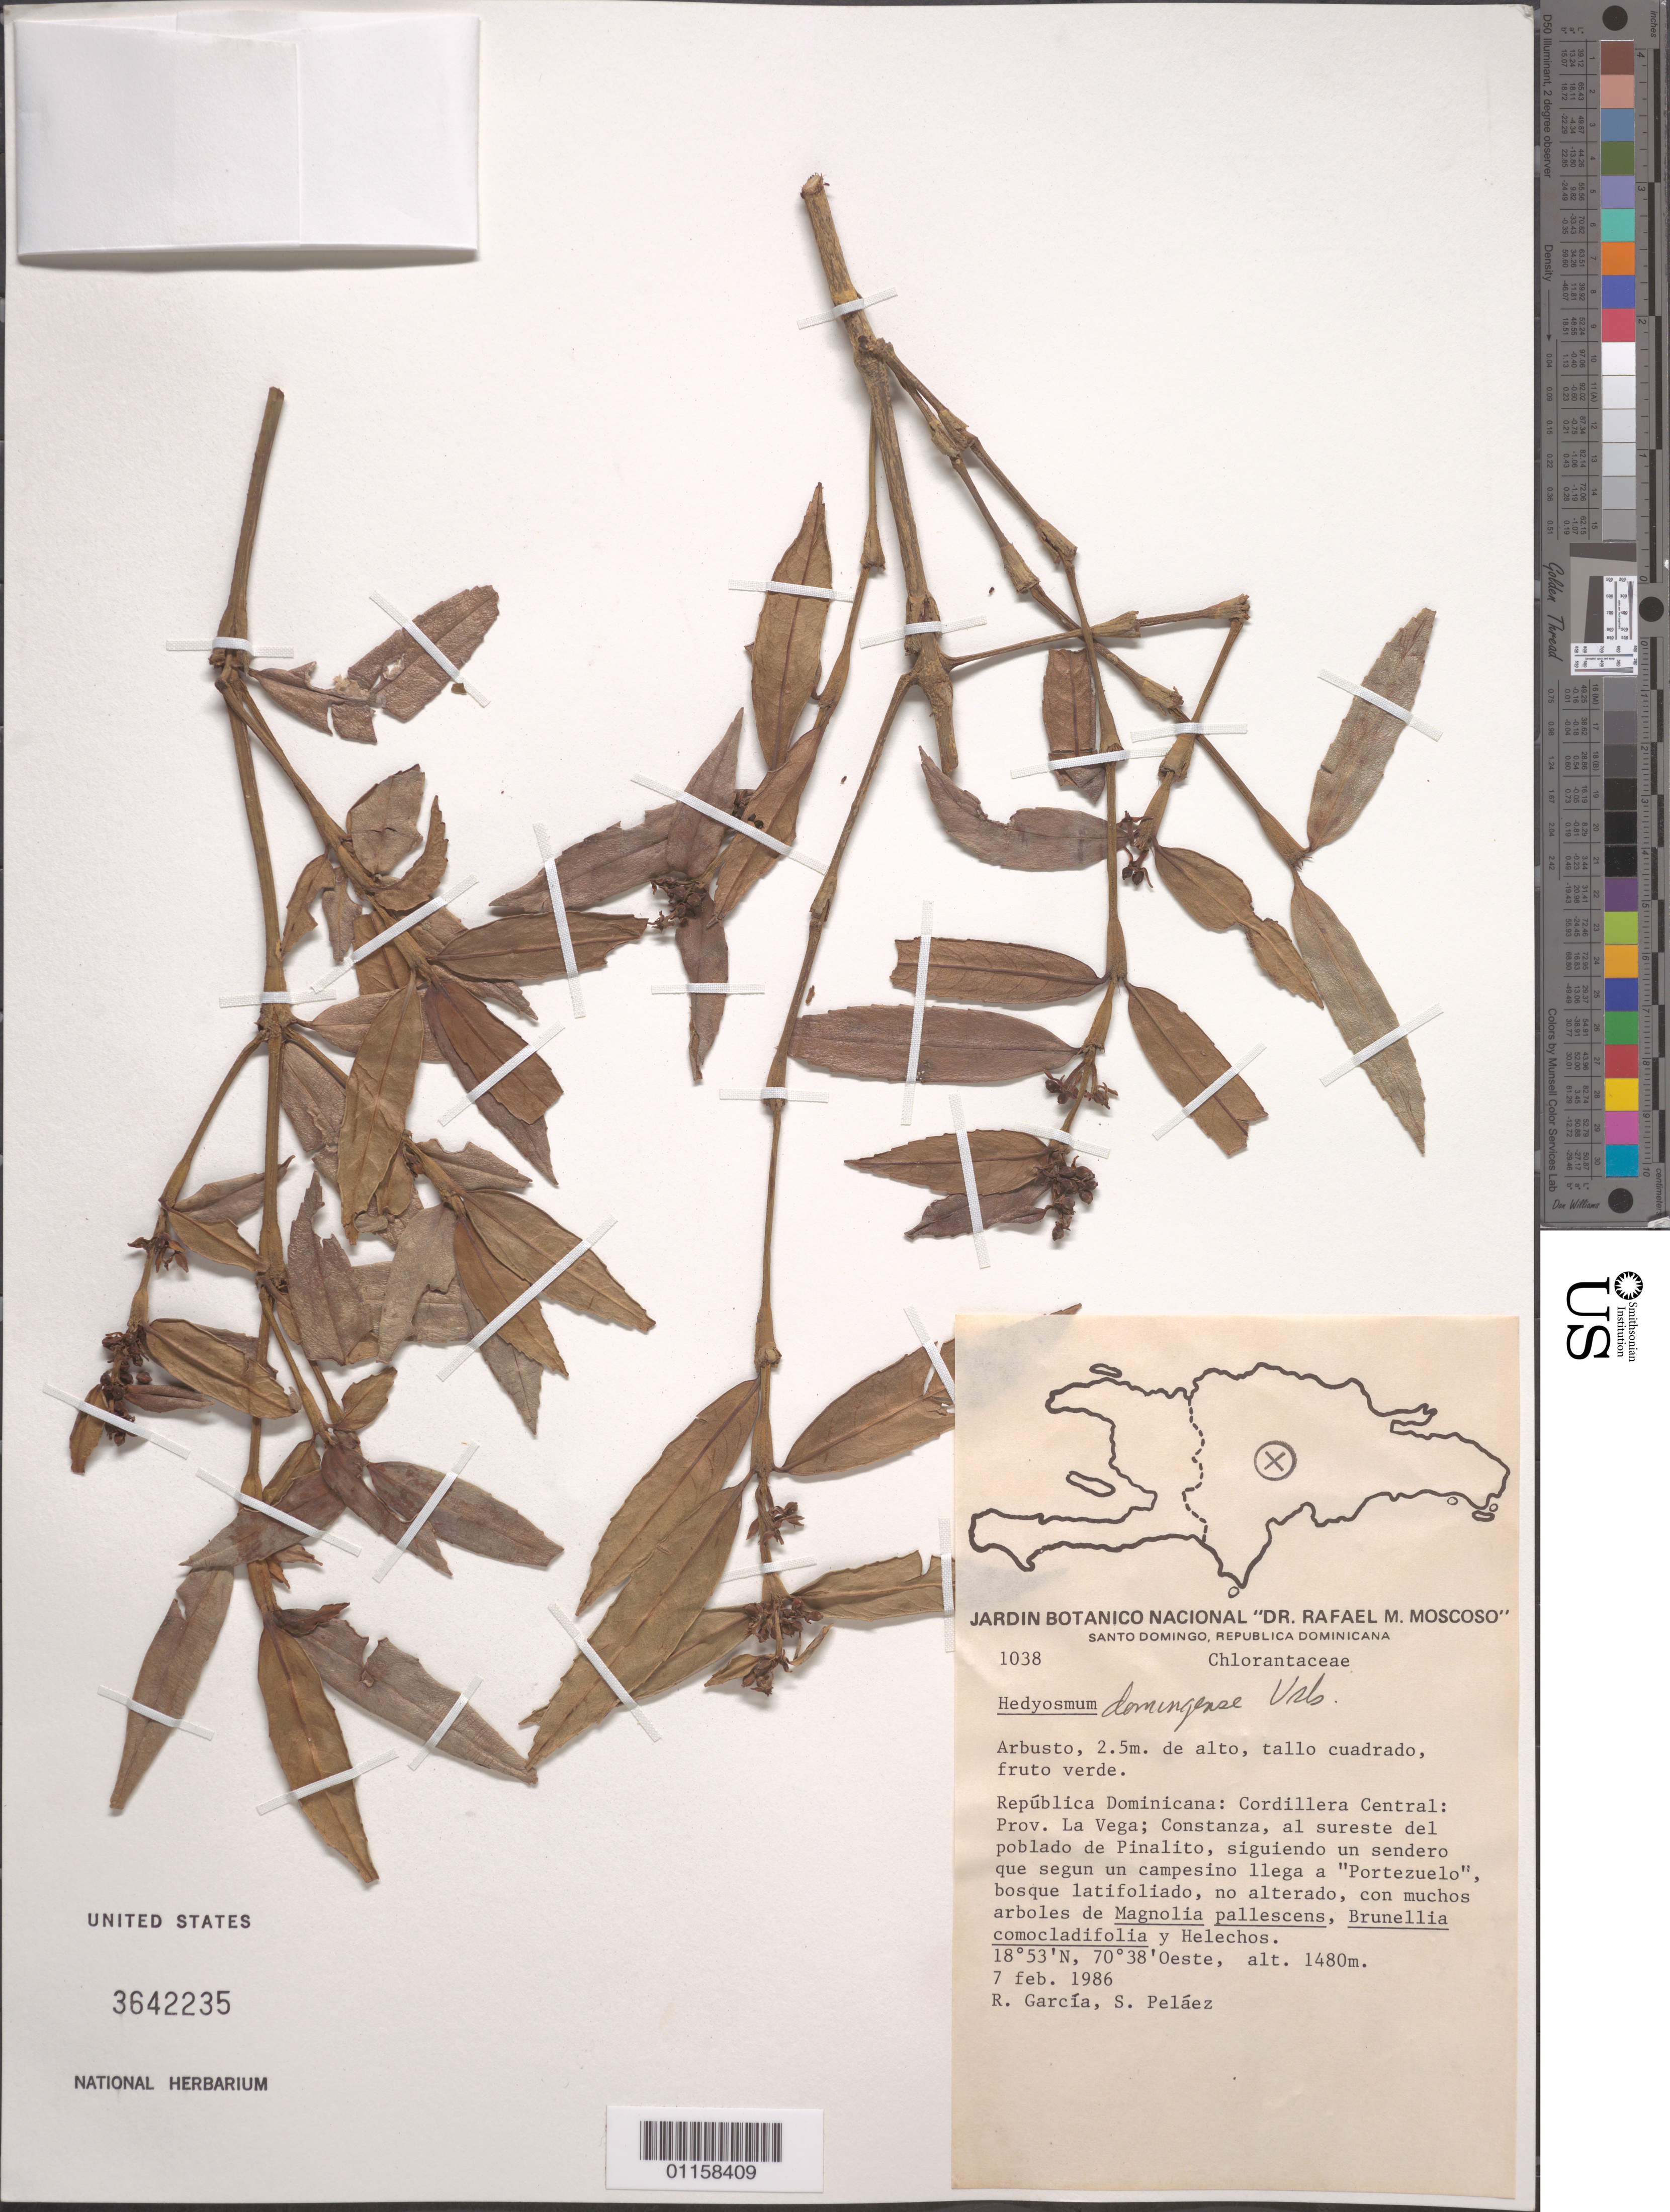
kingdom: Plantae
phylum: Tracheophyta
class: Magnoliopsida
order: Chloranthales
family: Chloranthaceae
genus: Hedyosmum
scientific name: Hedyosmum domingense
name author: Urb.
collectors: R. García & S. Pelaez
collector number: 1038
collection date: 1986-02-07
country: Dominican Republic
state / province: La Vega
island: Hispaniola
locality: Constanza, al sureste del poblado de Pinalito, siguiendo un sendero que segun un campesino llega a "Portezuelo".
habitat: Bosque latifoliado, no alterado, con muchos arboles de Magnolia pallescens, Brunellia comocladifolia y Helechos.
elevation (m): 1480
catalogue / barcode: US 3642235